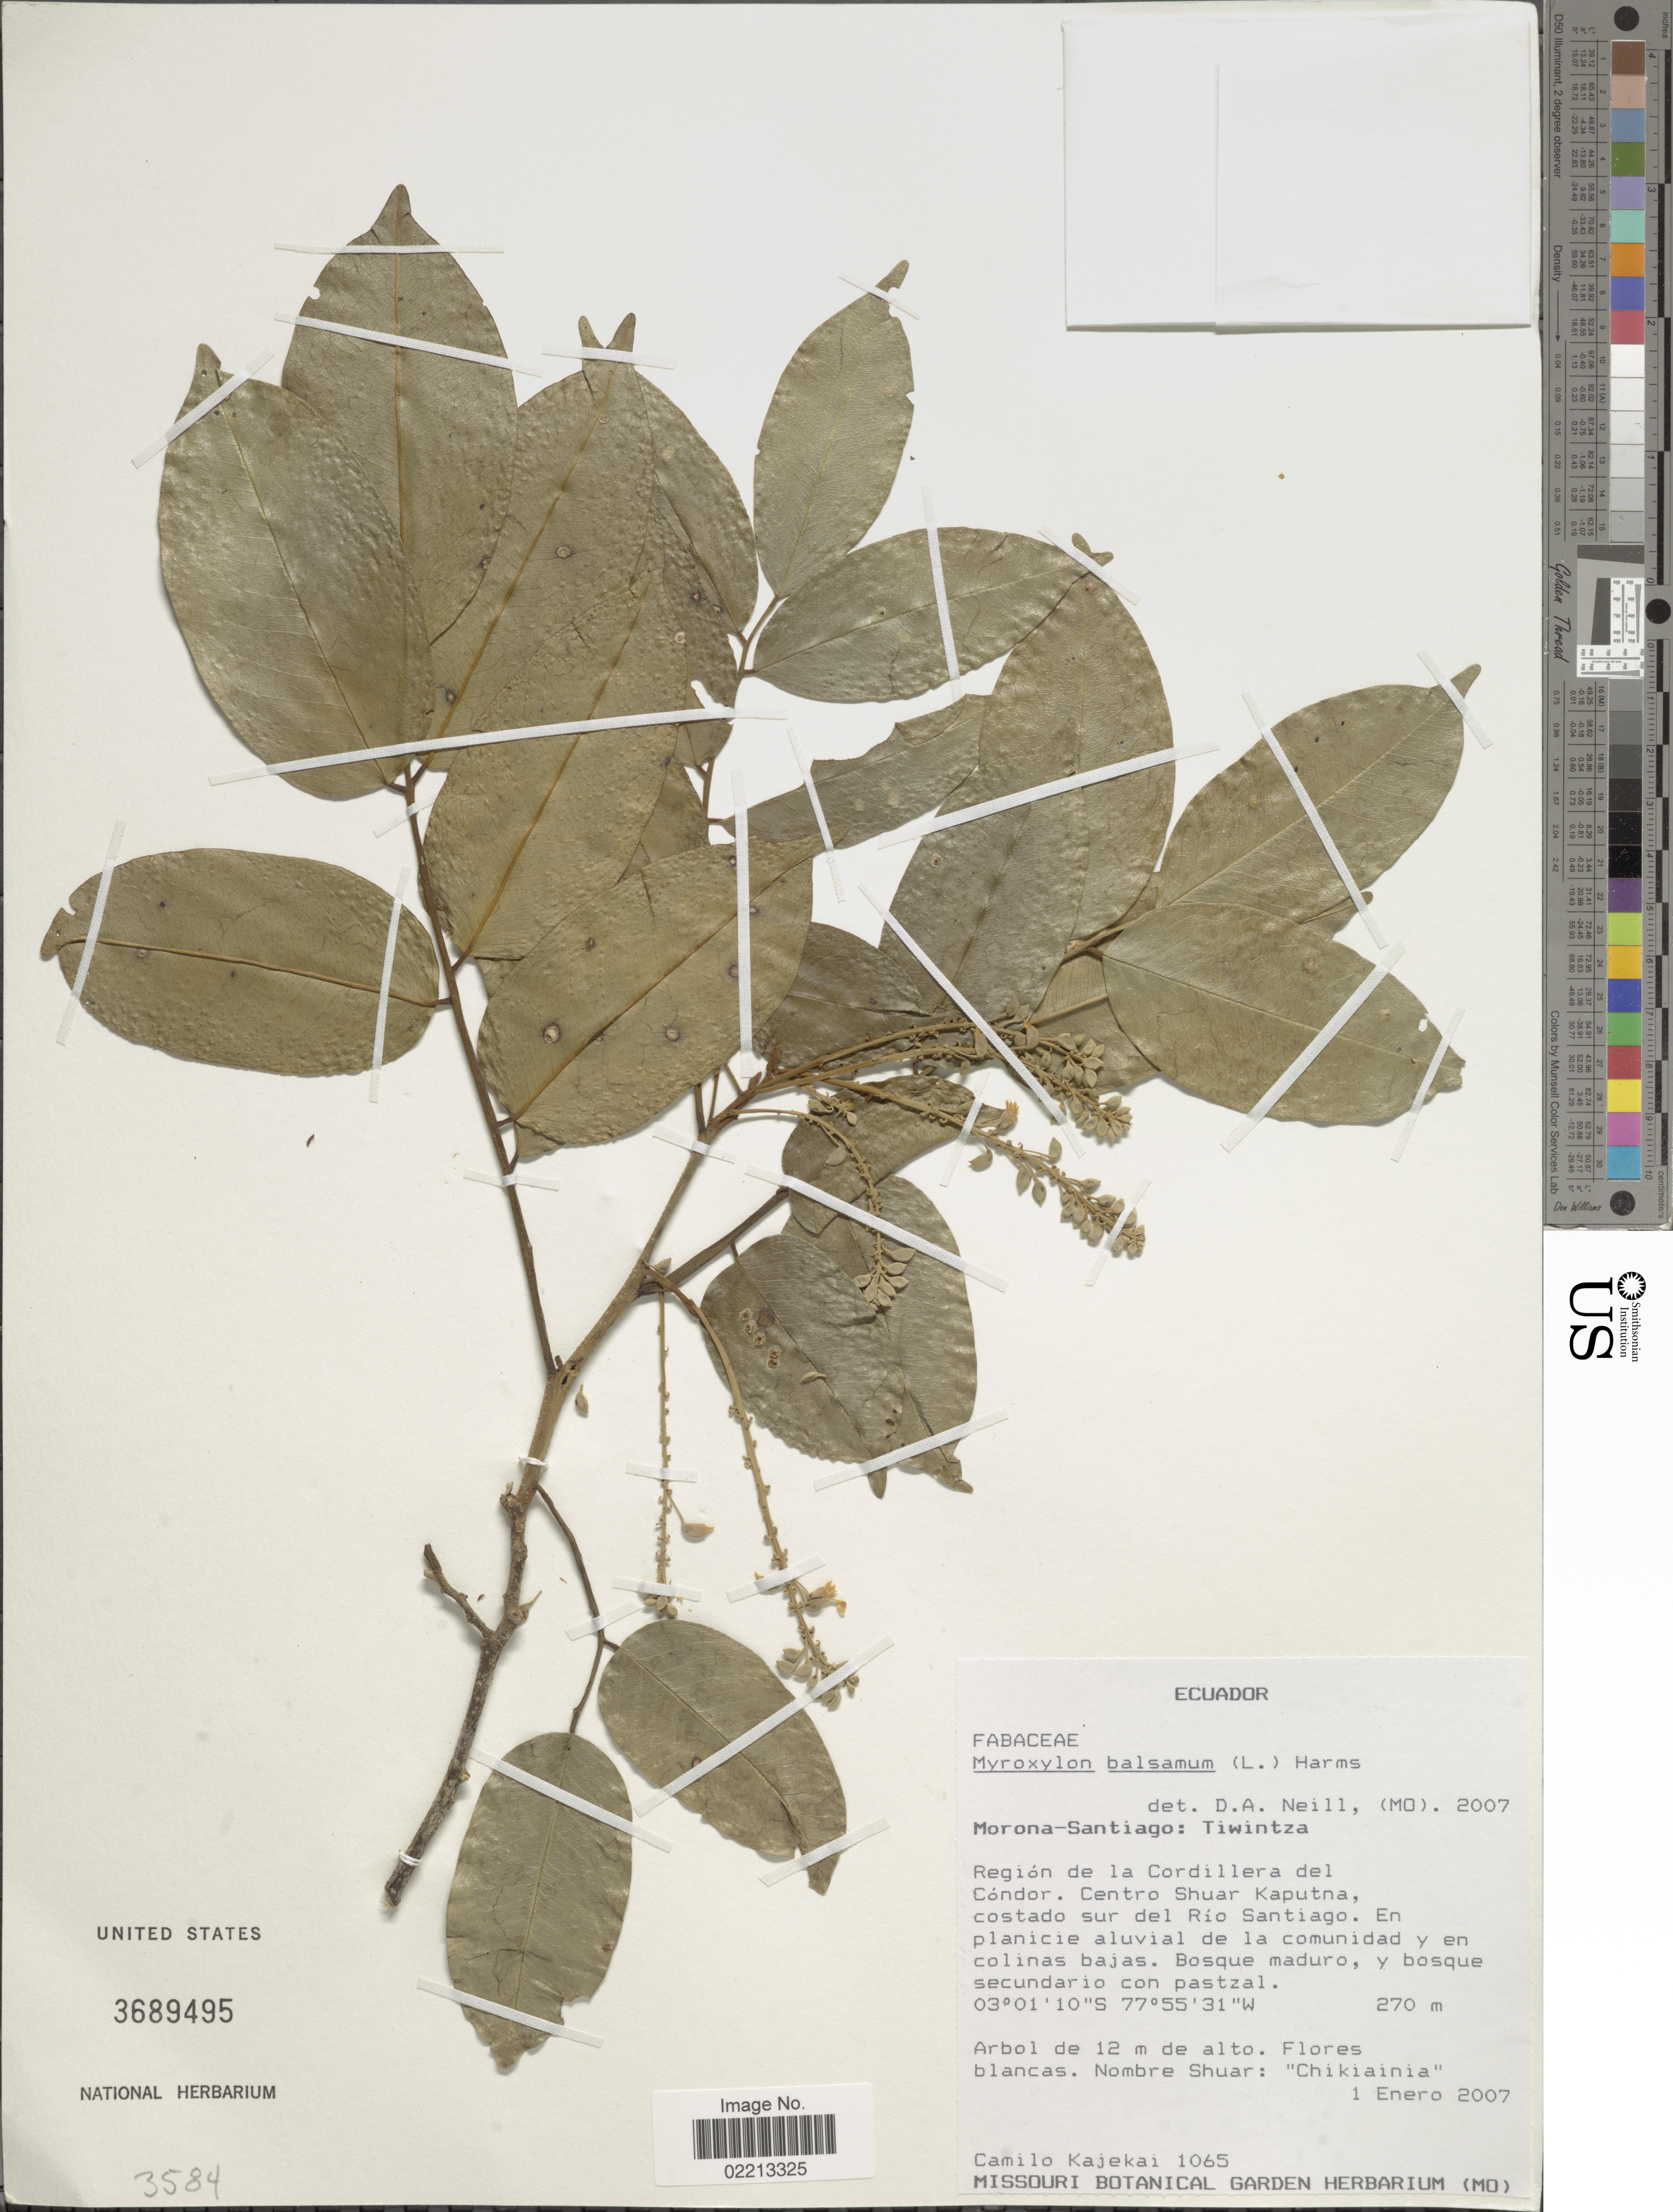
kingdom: Plantae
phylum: Tracheophyta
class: Magnoliopsida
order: Fabales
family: Fabaceae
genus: Myroxylon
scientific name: Myroxylon balsamum var. balsamum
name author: (L.) Harms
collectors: C. Kajekai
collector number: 1065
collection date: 2007-01-01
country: Ecuador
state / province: Morona-Santiago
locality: Tiwintza, Region de la Cordillera del Condor. Centro Shuar Kaputna, costado sur del Rio Santiago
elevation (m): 270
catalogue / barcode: US 3689495